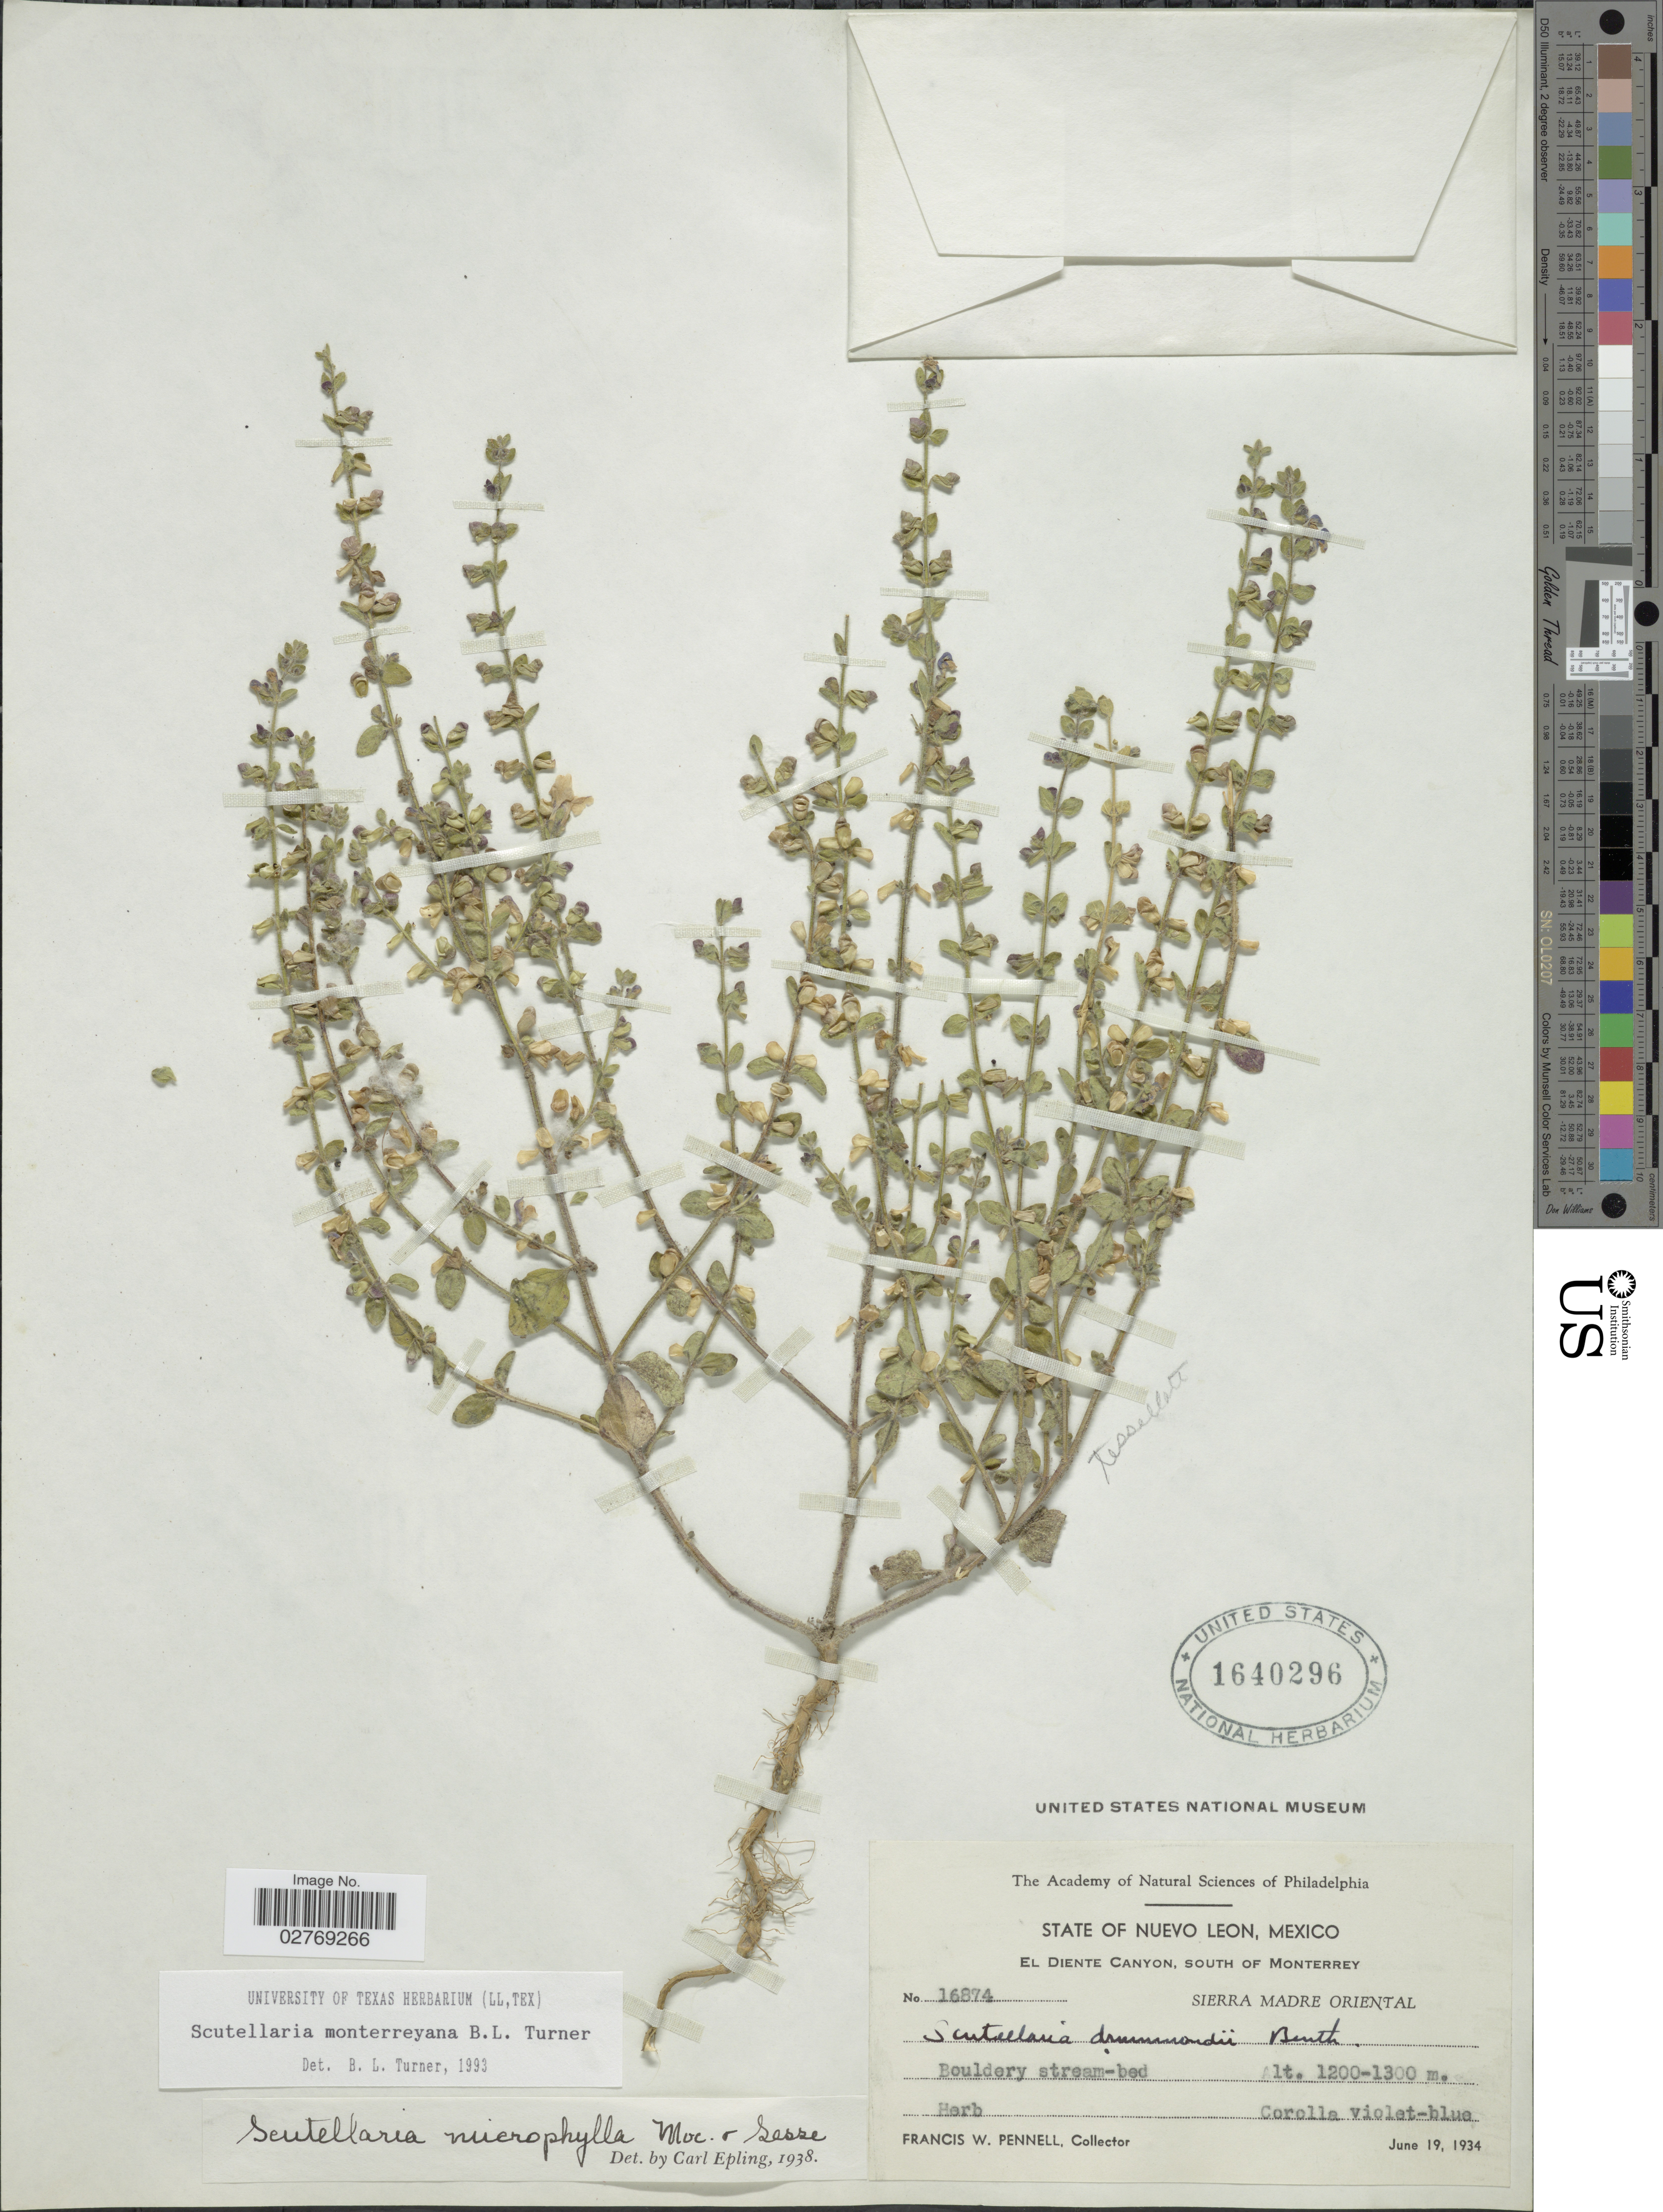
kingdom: Plantae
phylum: Tracheophyta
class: Magnoliopsida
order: Lamiales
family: Lamiaceae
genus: Scutellaria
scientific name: Scutellaria monterreyana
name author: B.L. Turner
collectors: F. W. Pennell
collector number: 16874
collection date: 1934-06-19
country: Mexico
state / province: Nuevo León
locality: El Diente Canyon, South of Monterrey. Sierra Madre Oriental. Bouldery stream-bed.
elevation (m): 1200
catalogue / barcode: US 1640296